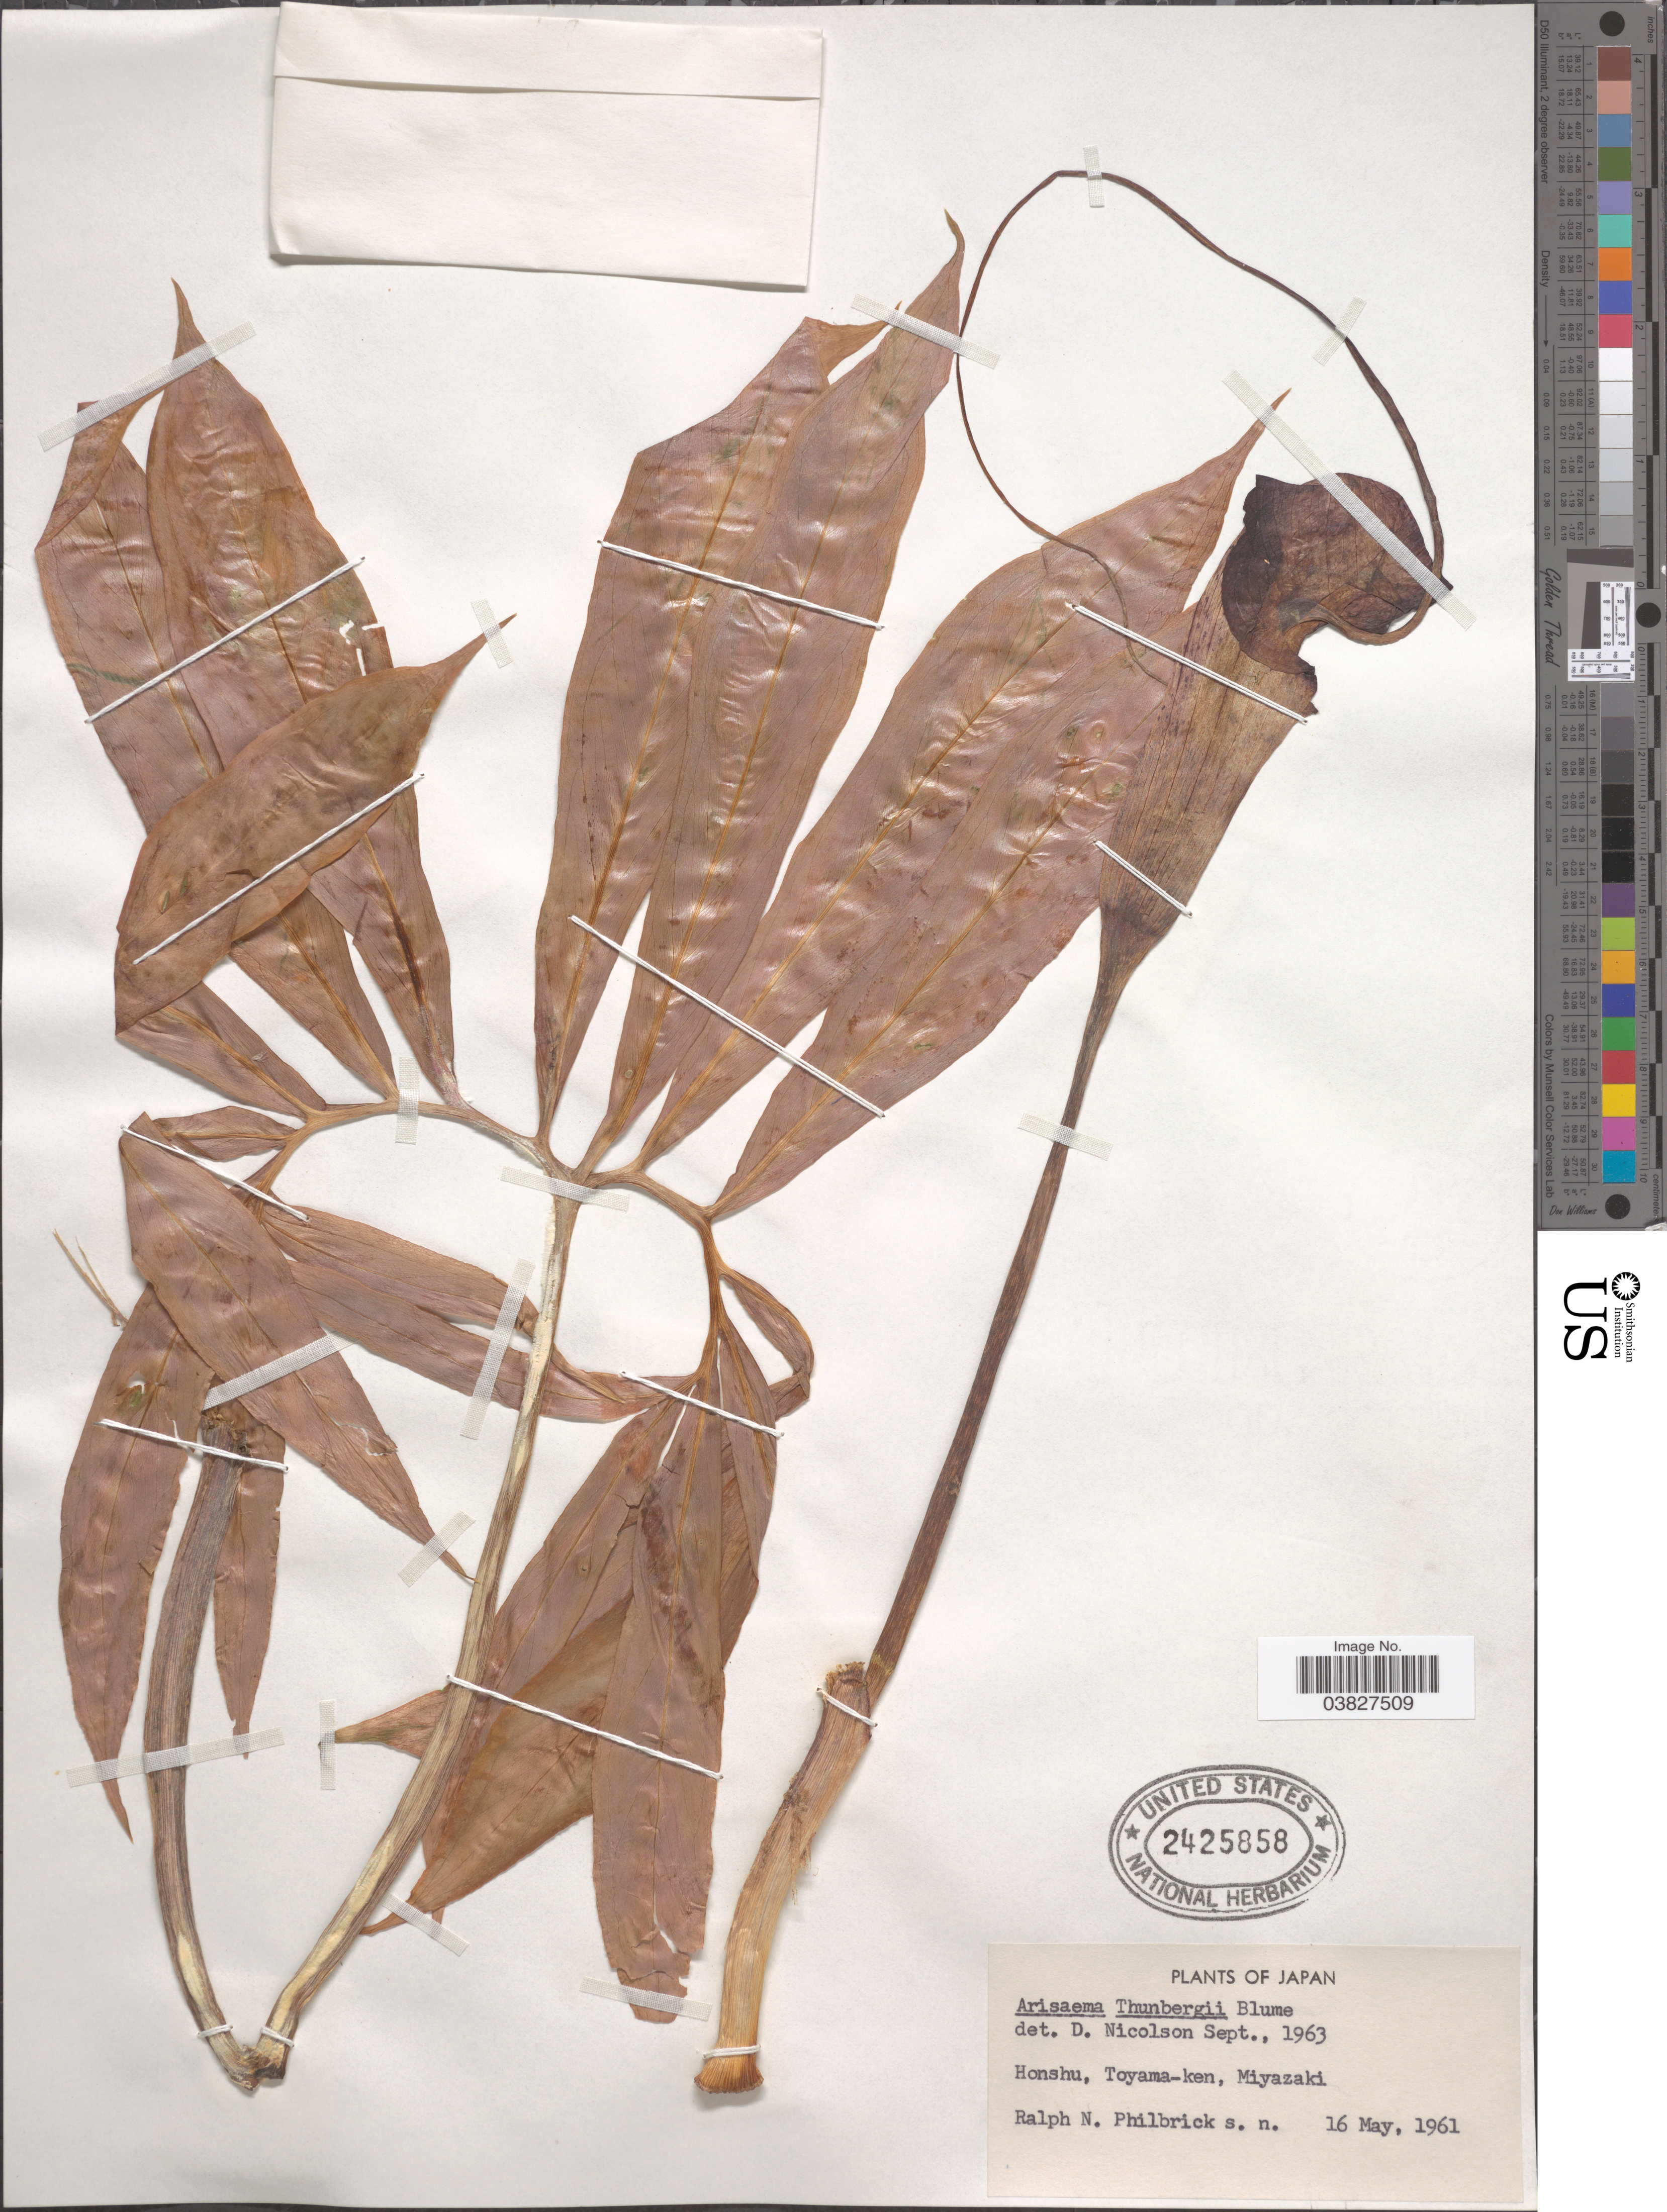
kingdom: Plantae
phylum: Tracheophyta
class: Liliopsida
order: Alismatales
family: Araceae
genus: Arisaema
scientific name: Arisaema thunbergii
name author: Blume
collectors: R. Philbrick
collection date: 1961-05-16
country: Japan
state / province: Miyazaki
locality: Honshu, Toyama-ken, Miyazaki.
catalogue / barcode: US 2425858